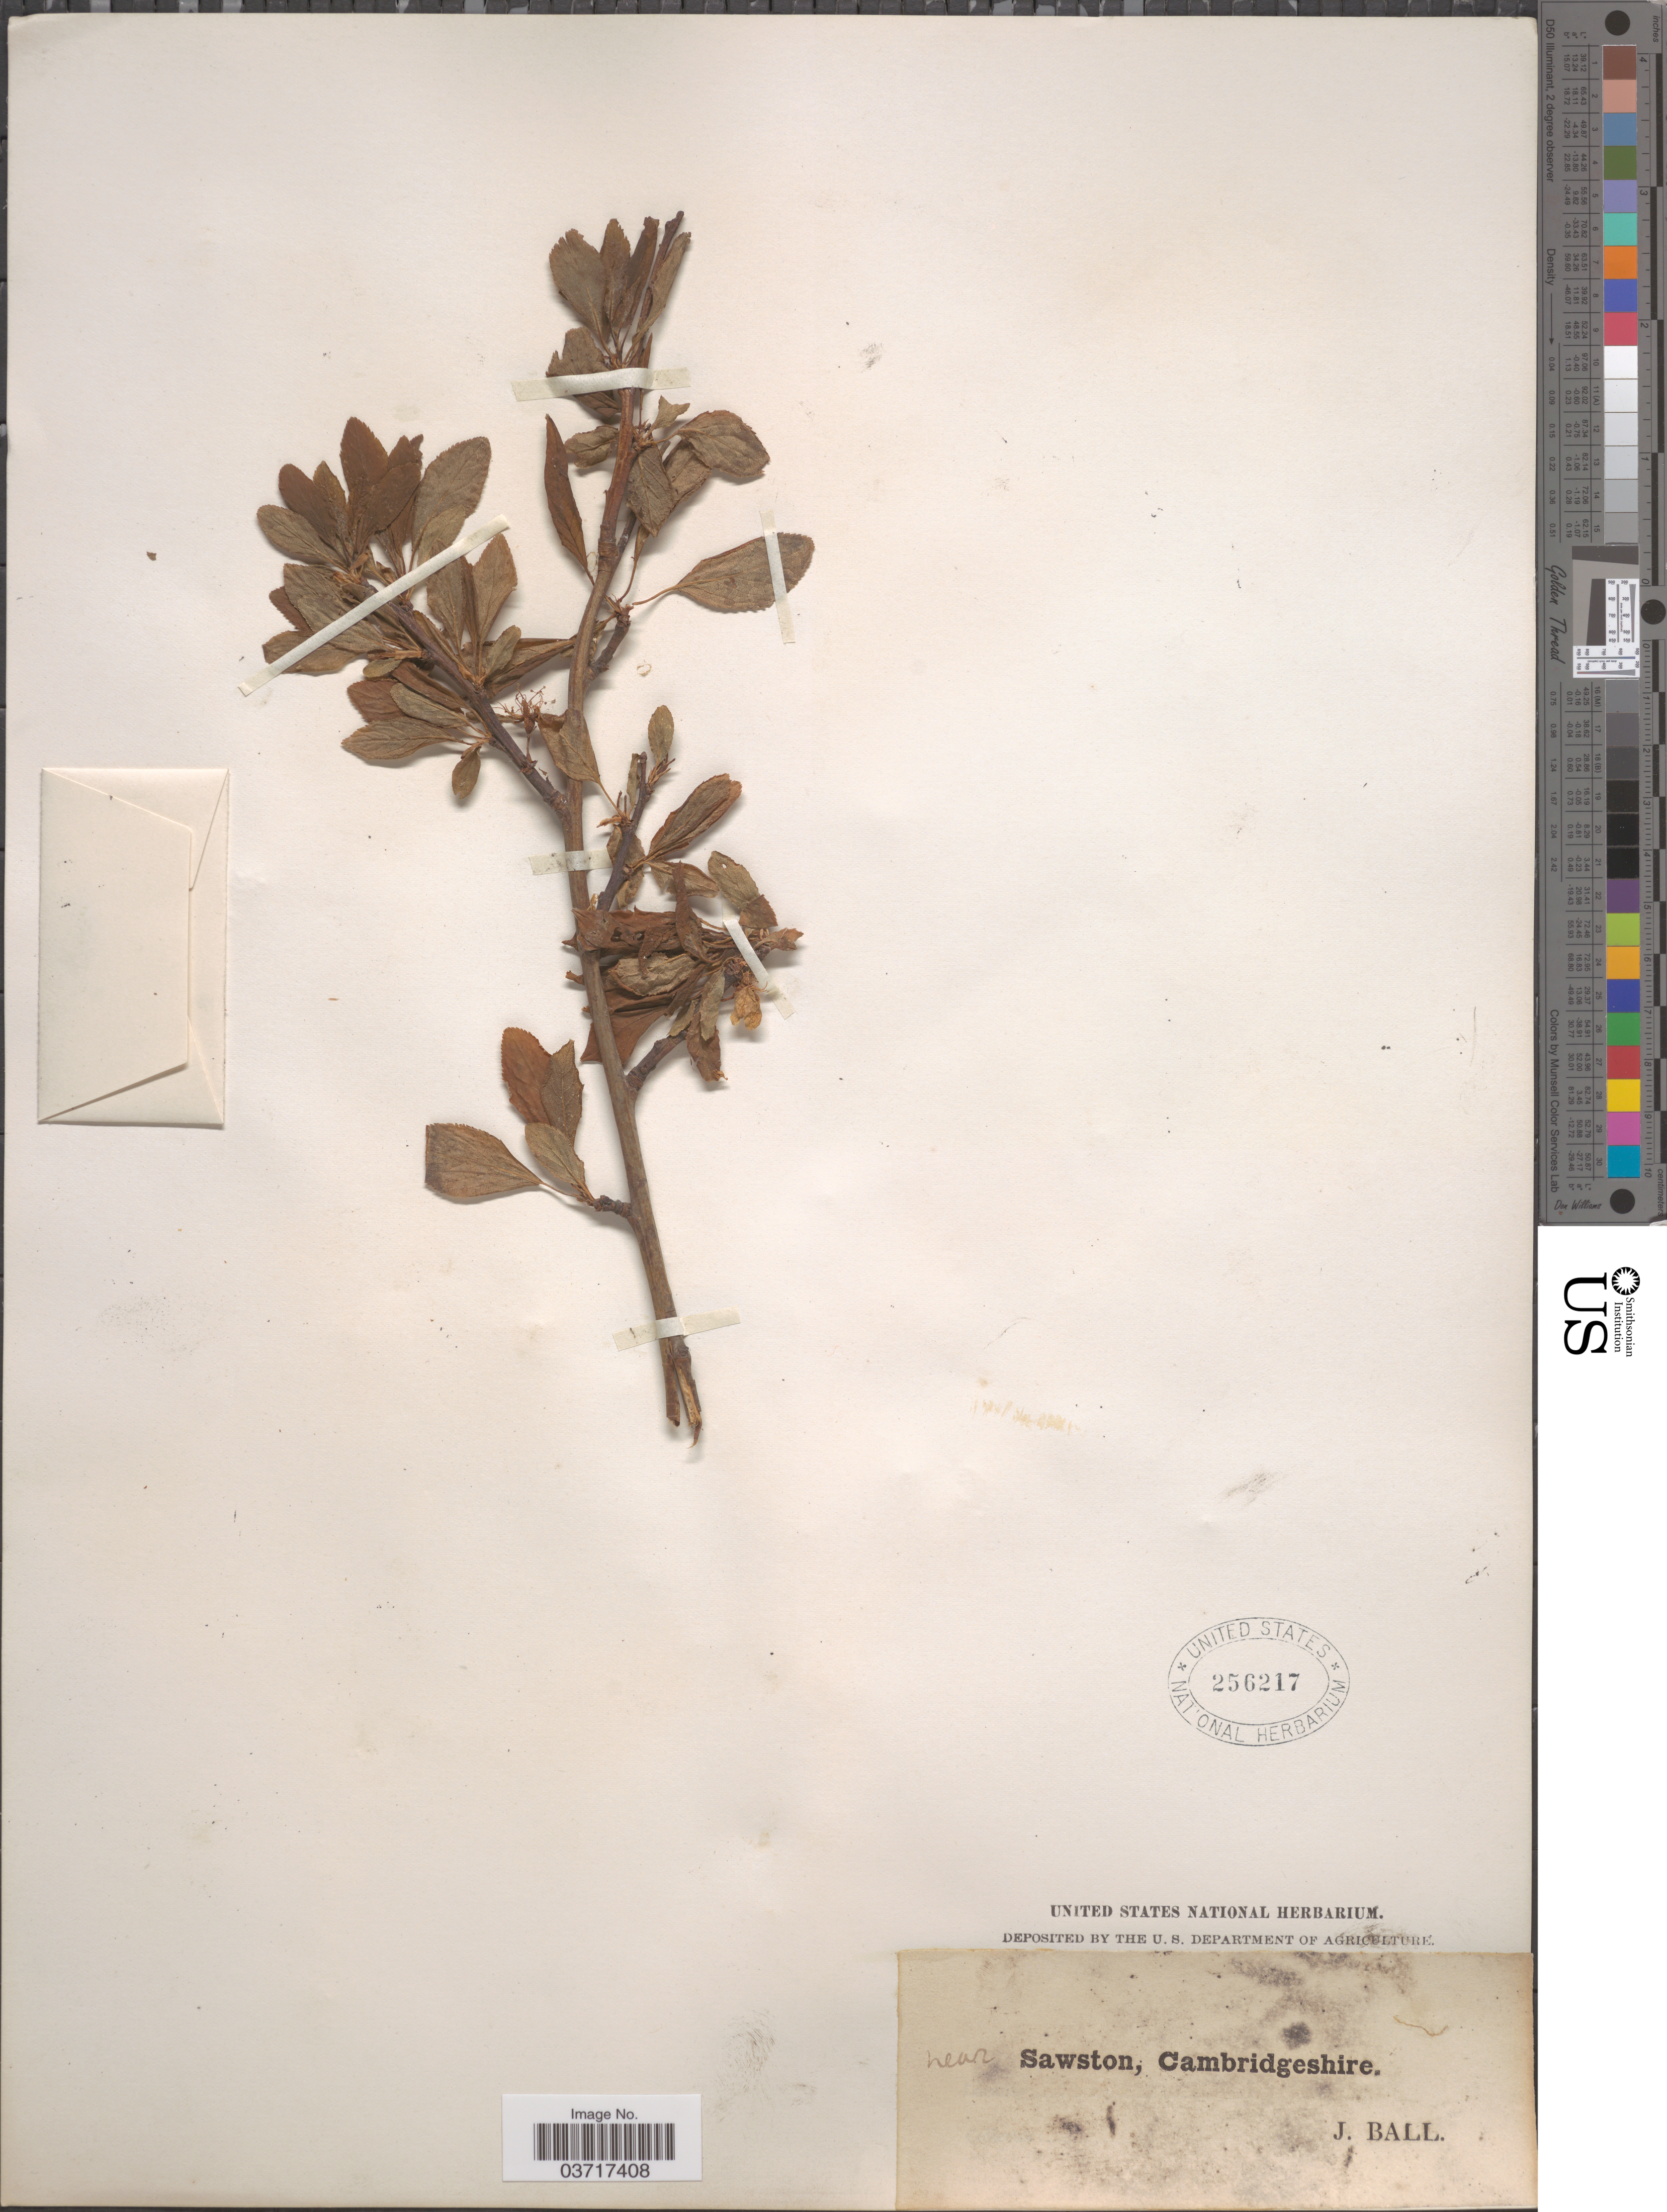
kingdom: Plantae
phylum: Tracheophyta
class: Magnoliopsida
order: Rosales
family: Rosaceae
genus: Prunus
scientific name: Prunus insititia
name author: L.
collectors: J. Ball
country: United Kingdom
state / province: England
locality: Near Sawston, Cambridgeshire.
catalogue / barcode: US 256217